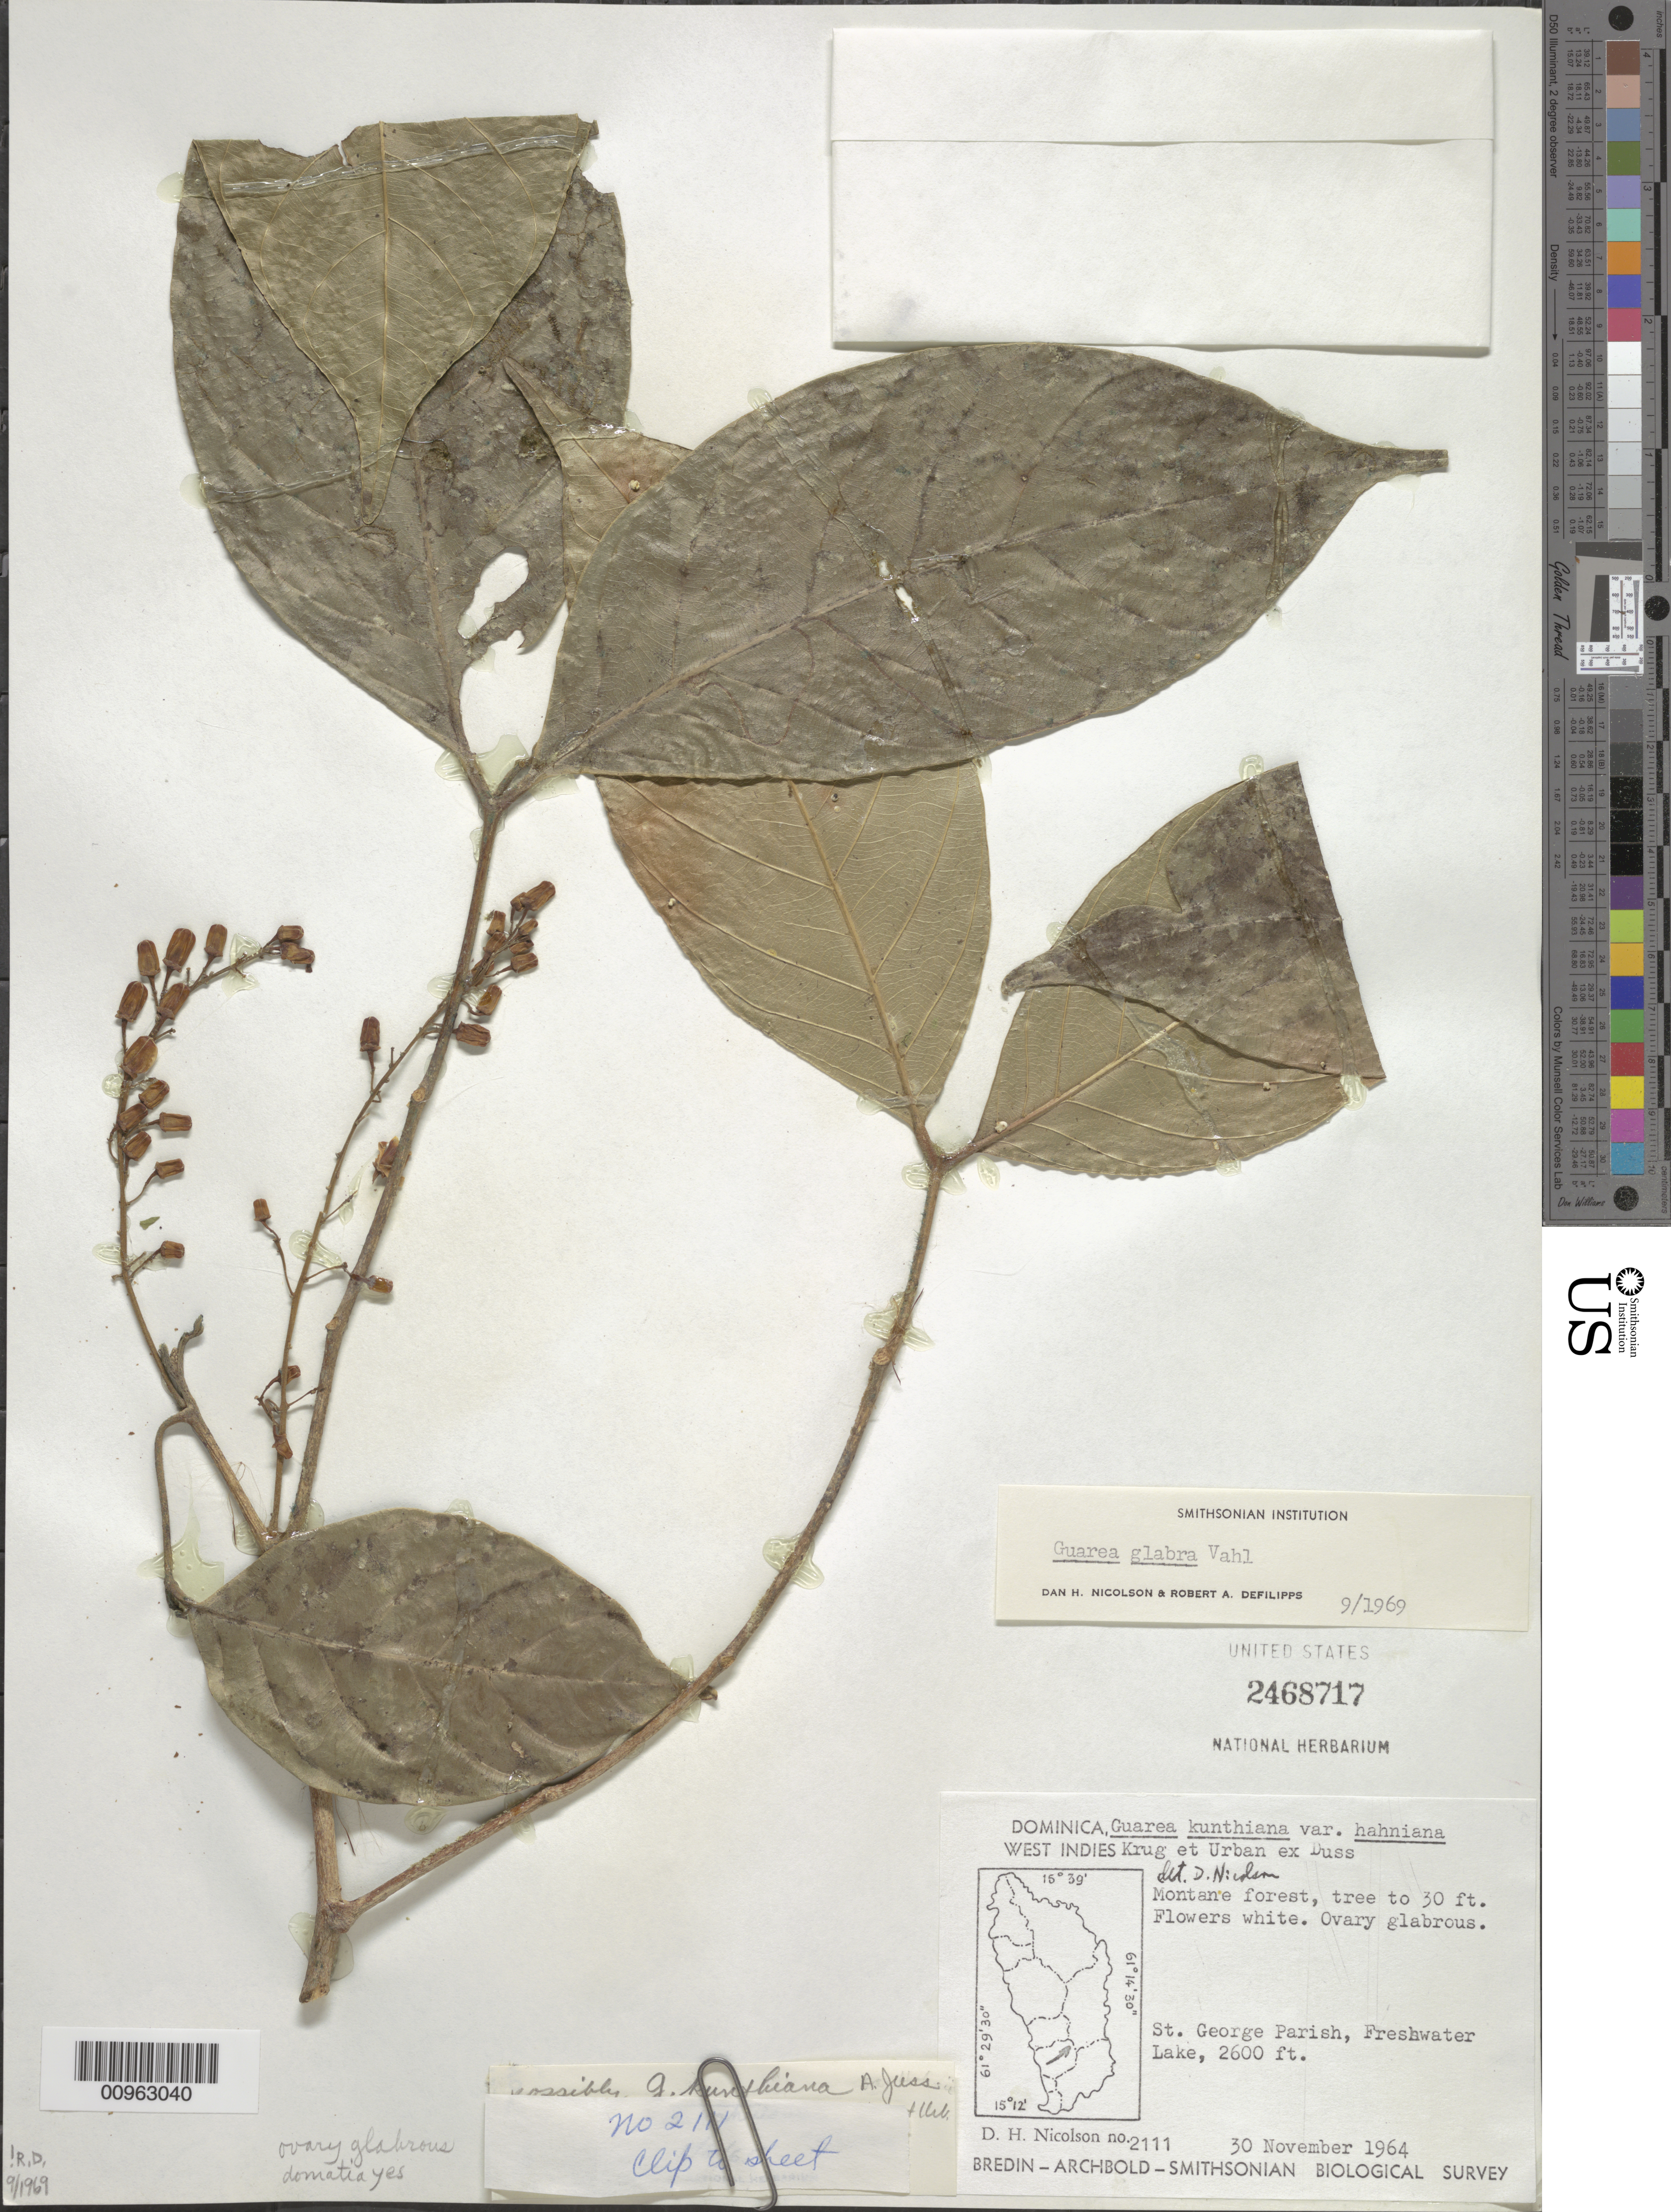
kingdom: Plantae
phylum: Tracheophyta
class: Magnoliopsida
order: Sapindales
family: Meliaceae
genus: Guarea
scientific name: Guarea glabra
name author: Vahl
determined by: DeFilipps, R. A.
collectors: D. H. Nicolson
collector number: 2111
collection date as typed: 30 Nov 1964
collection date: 1964-11-30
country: Dominica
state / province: St. George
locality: Freshwater Lake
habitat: Montane forest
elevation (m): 792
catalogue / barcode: US 2468717